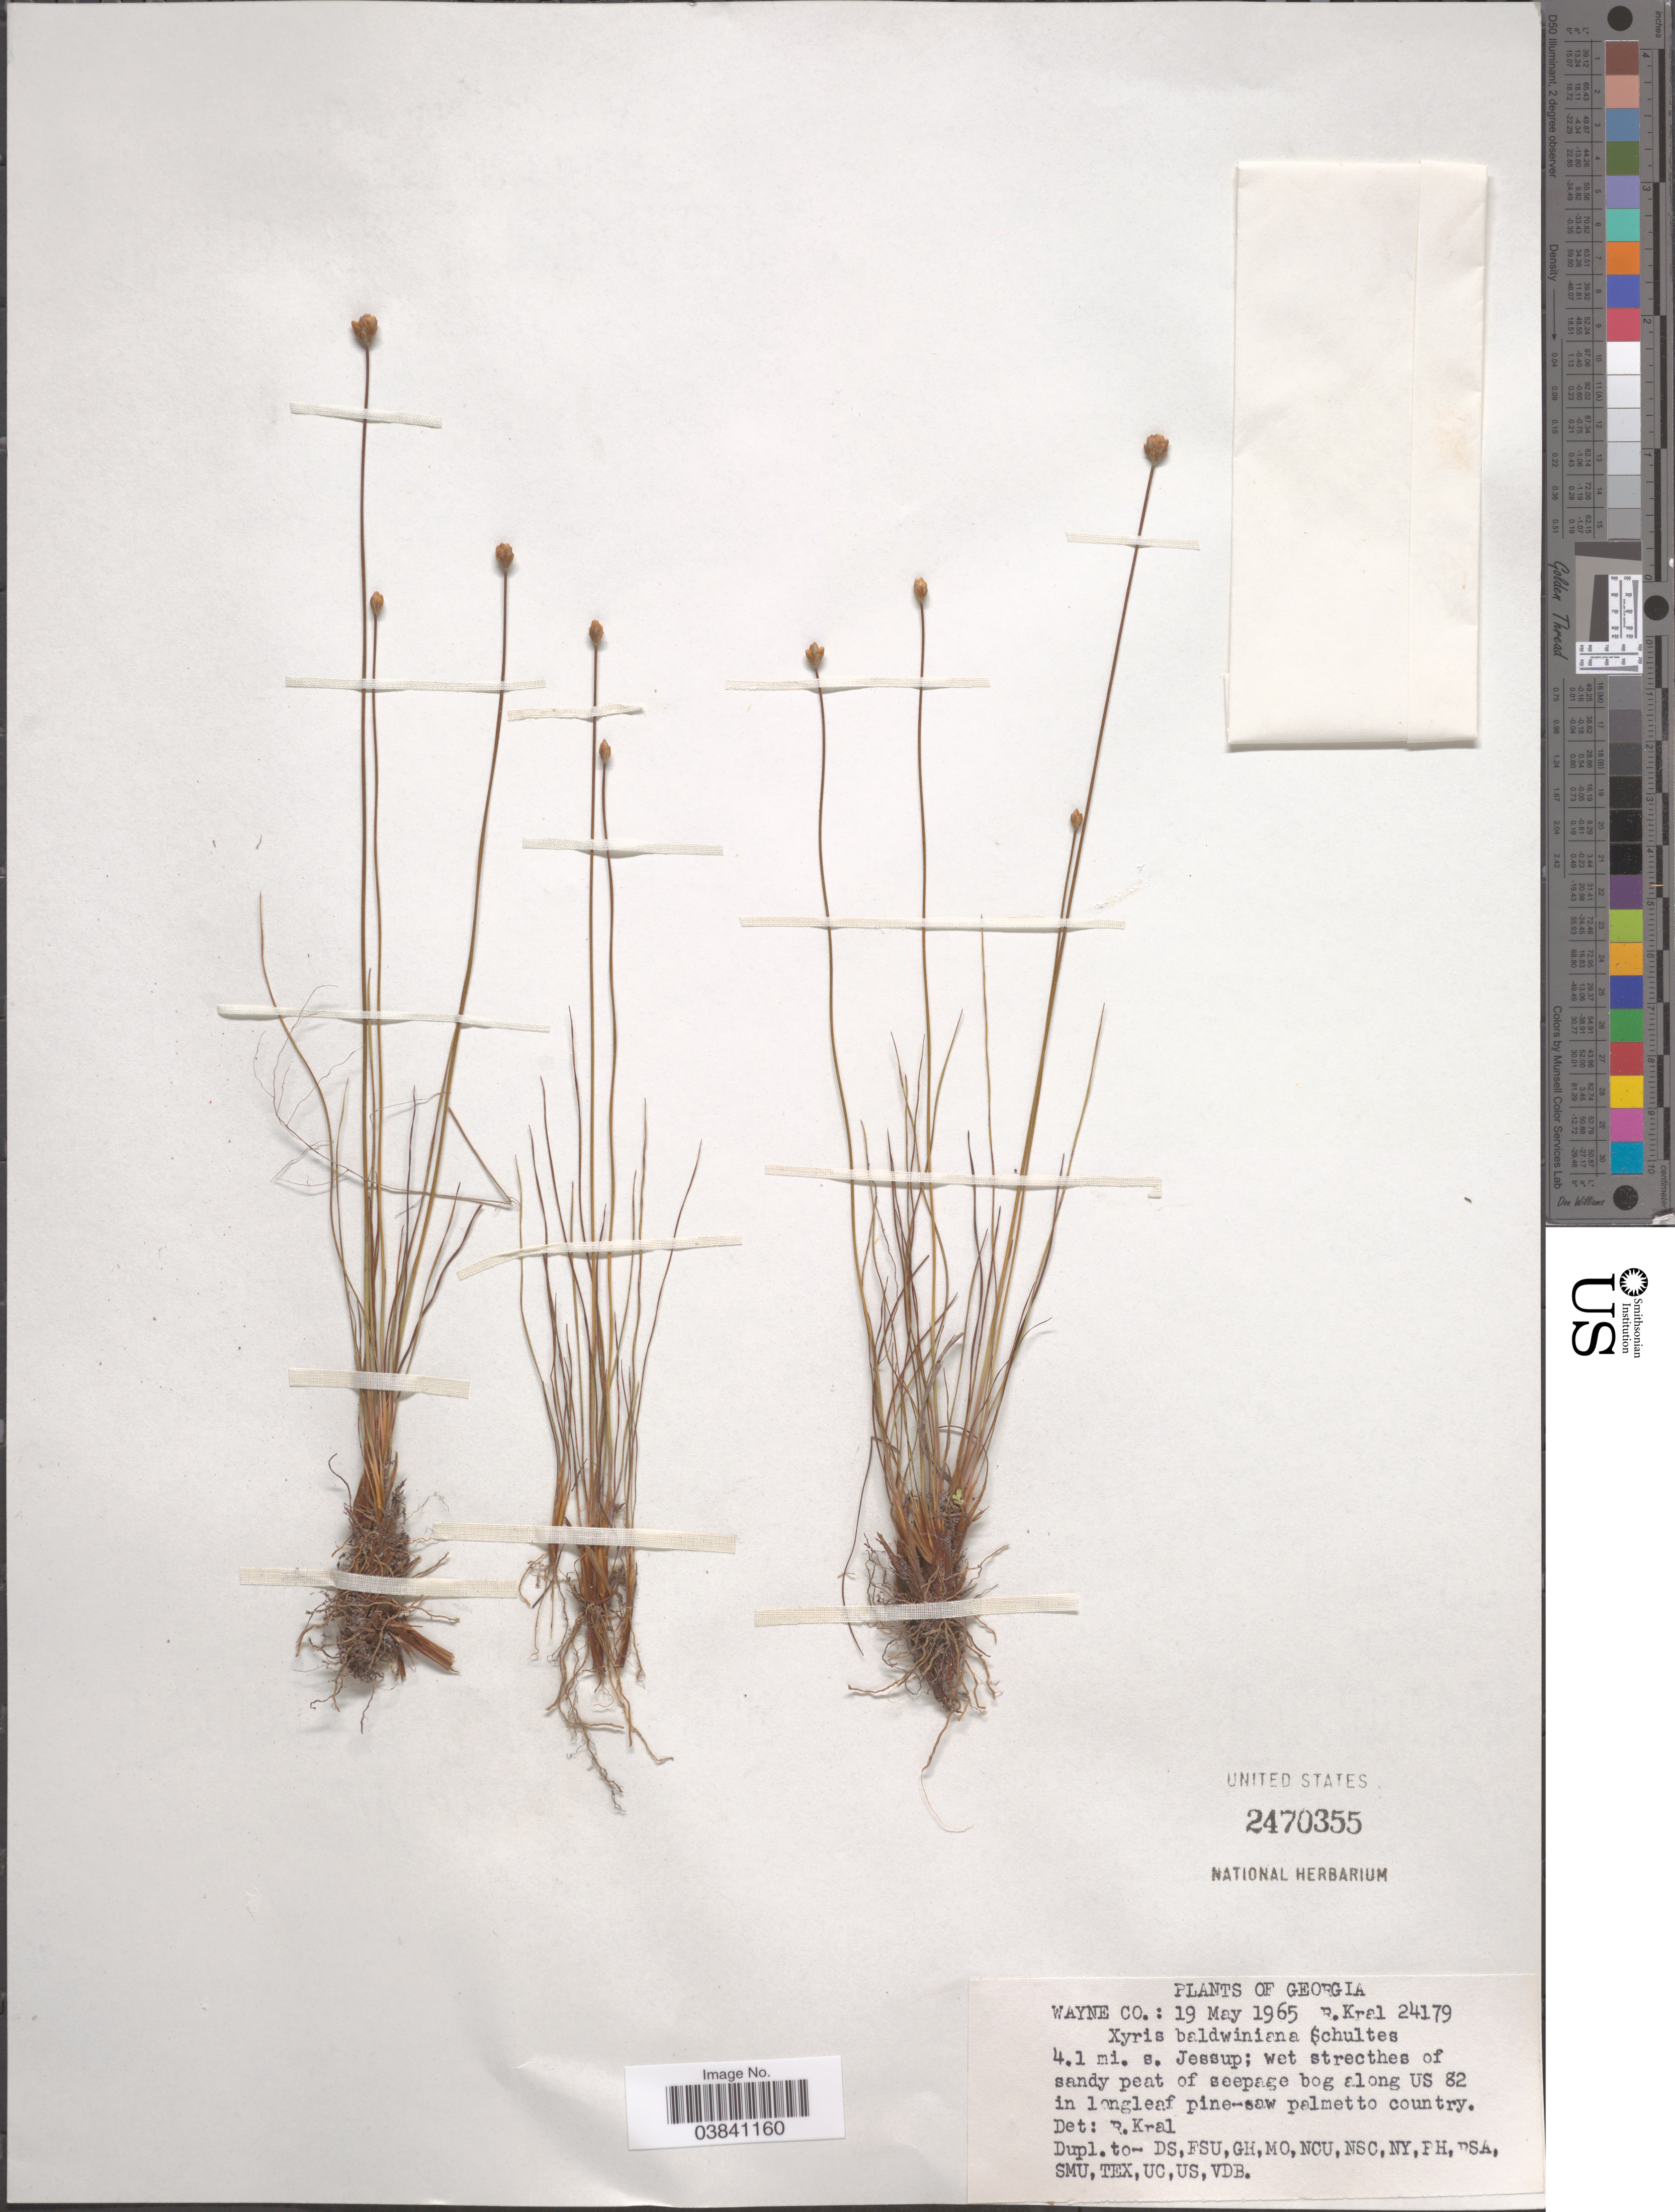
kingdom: Plantae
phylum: Tracheophyta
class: Liliopsida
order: Poales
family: Xyridaceae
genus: Xyris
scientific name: Xyris baldwiniana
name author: Schult.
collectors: R. Kral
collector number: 24179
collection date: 1965-05-19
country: United States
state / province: Georgia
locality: Wayne Co.: 4.1 mi. s. Jessup; wet strecthes of sandy peat of seepage bog along US 82 in longleaf pine-saw palmetto country.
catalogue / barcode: US 2470355